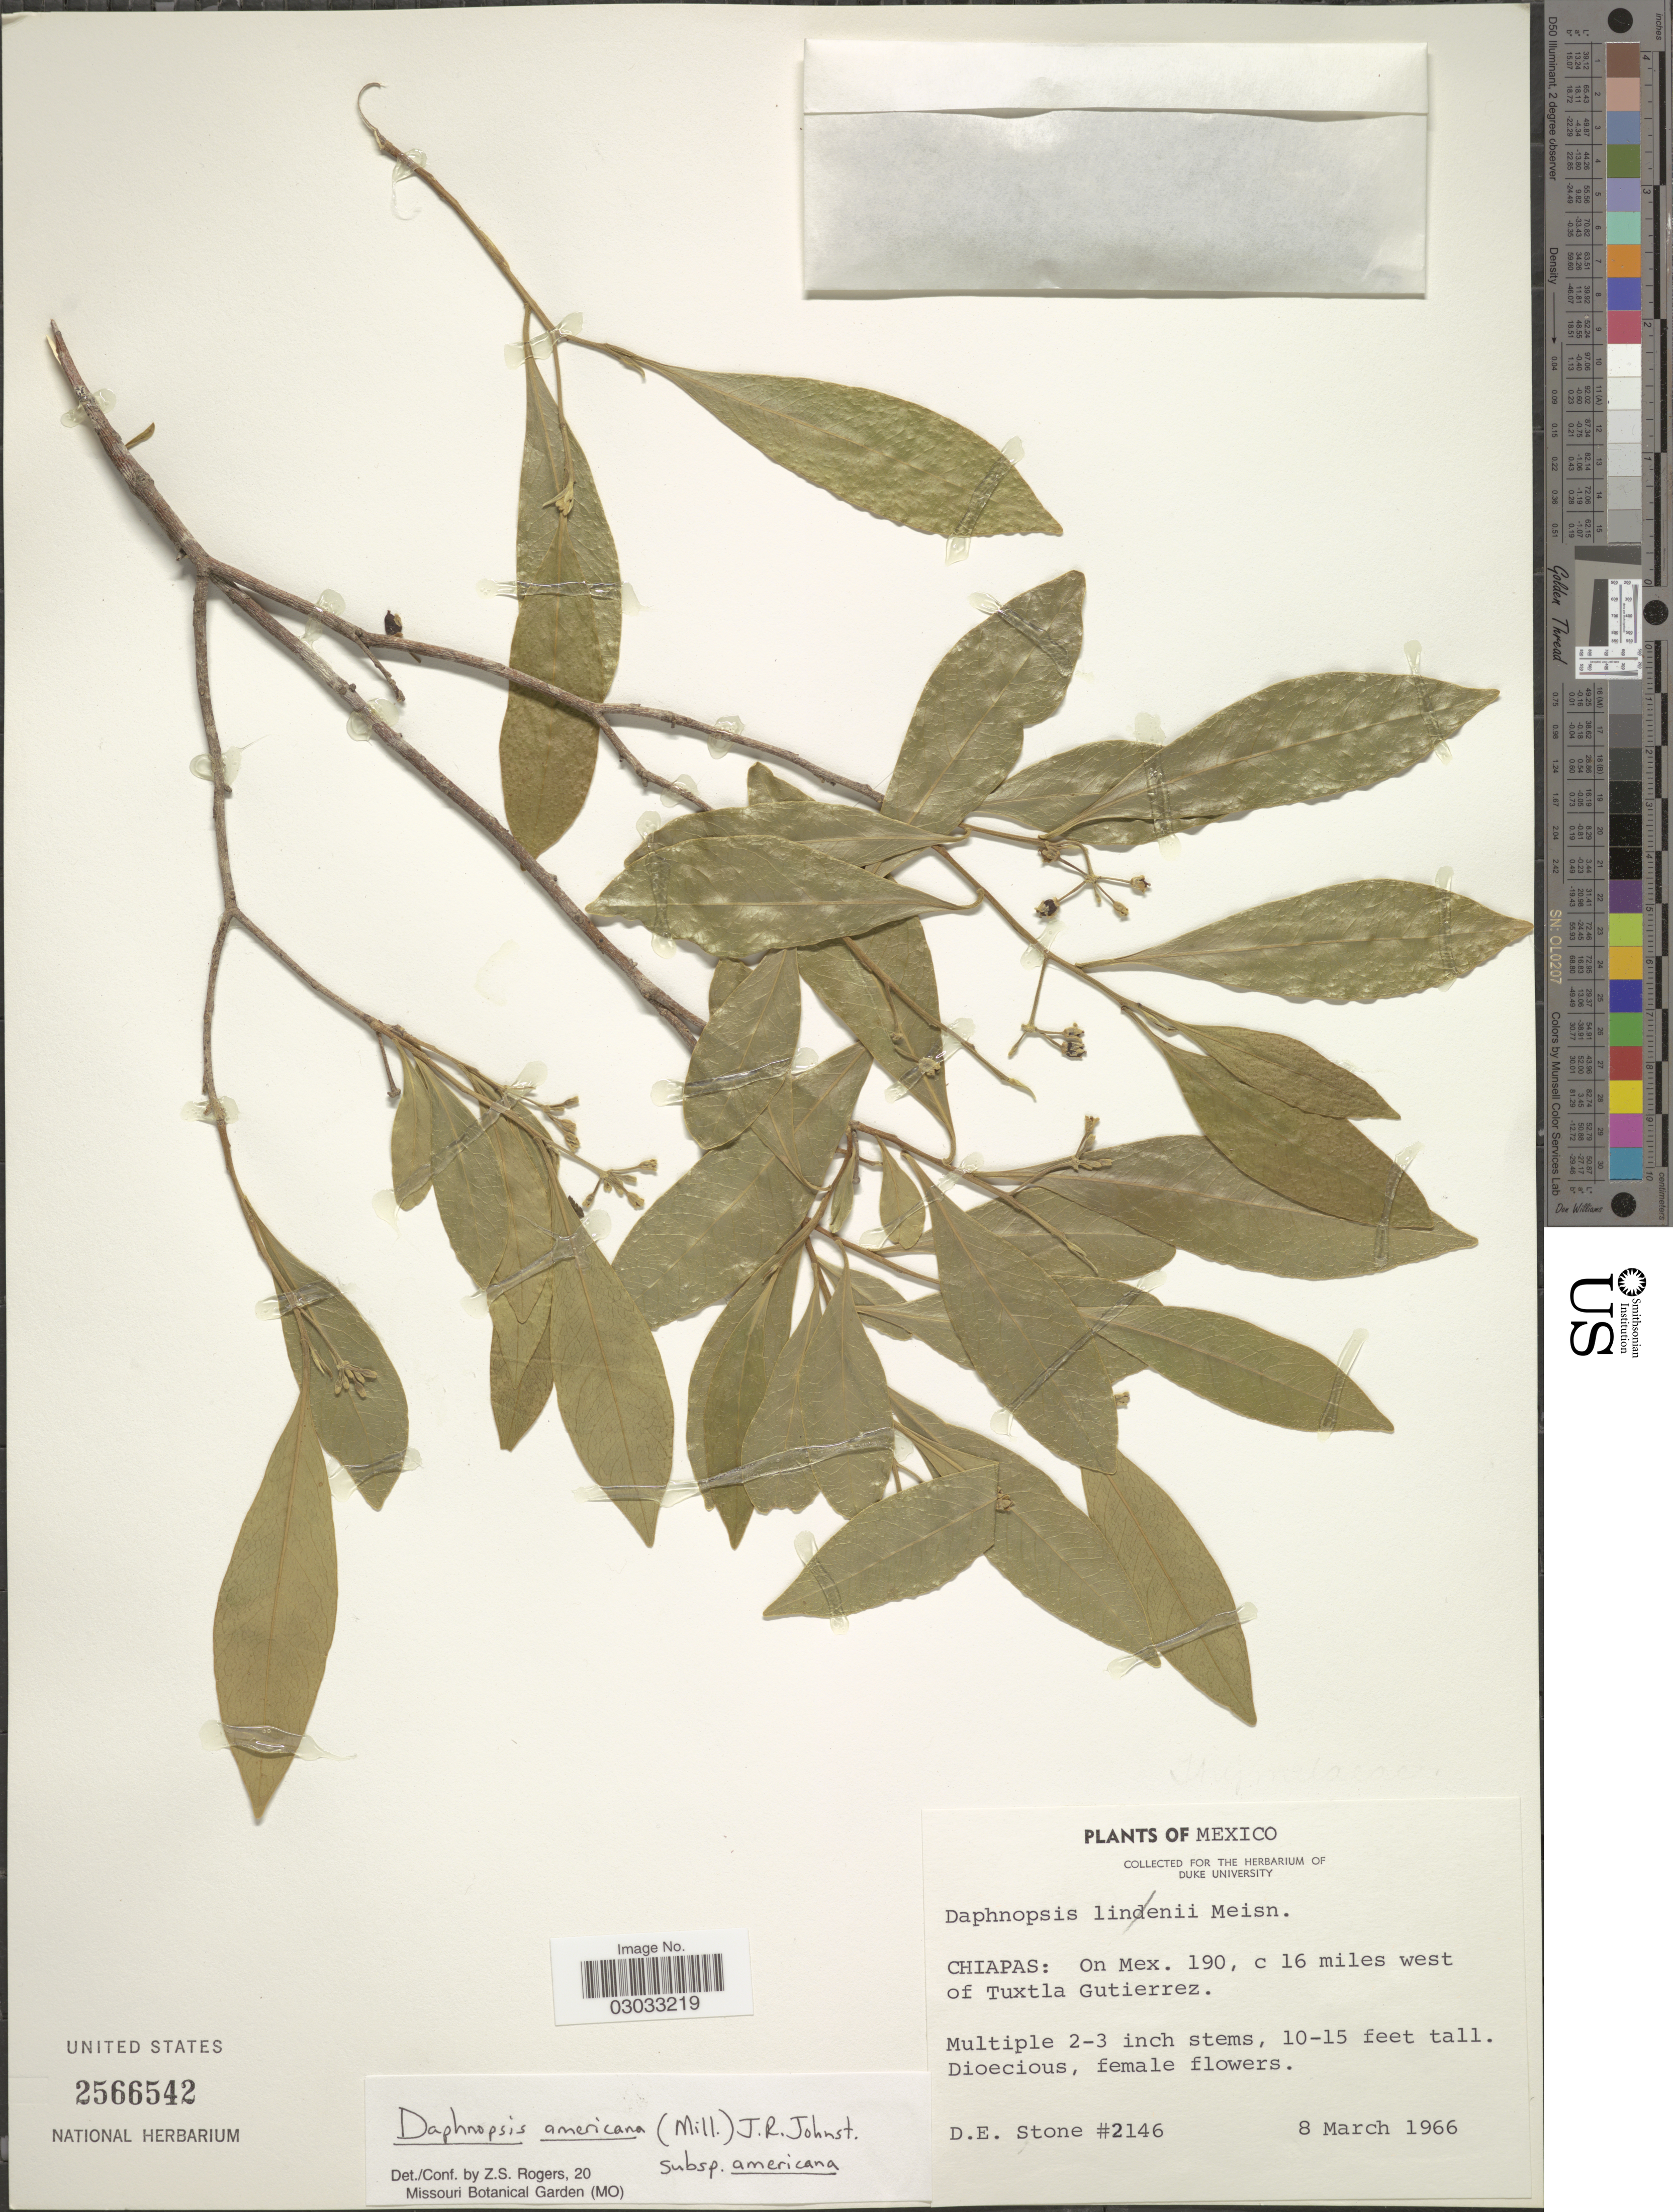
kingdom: Plantae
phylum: Tracheophyta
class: Magnoliopsida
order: Malvales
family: Thymelaeaceae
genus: Daphnopsis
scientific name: Daphnopsis americana subsp. americana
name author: (Mill.) J.R. Johnst.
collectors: D. E. Stone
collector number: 2146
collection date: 1966-03-08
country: Mexico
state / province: Chiapas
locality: On Mex. 190, c 16 miles west of Tuxtla Gutierrez.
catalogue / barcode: US 2566542